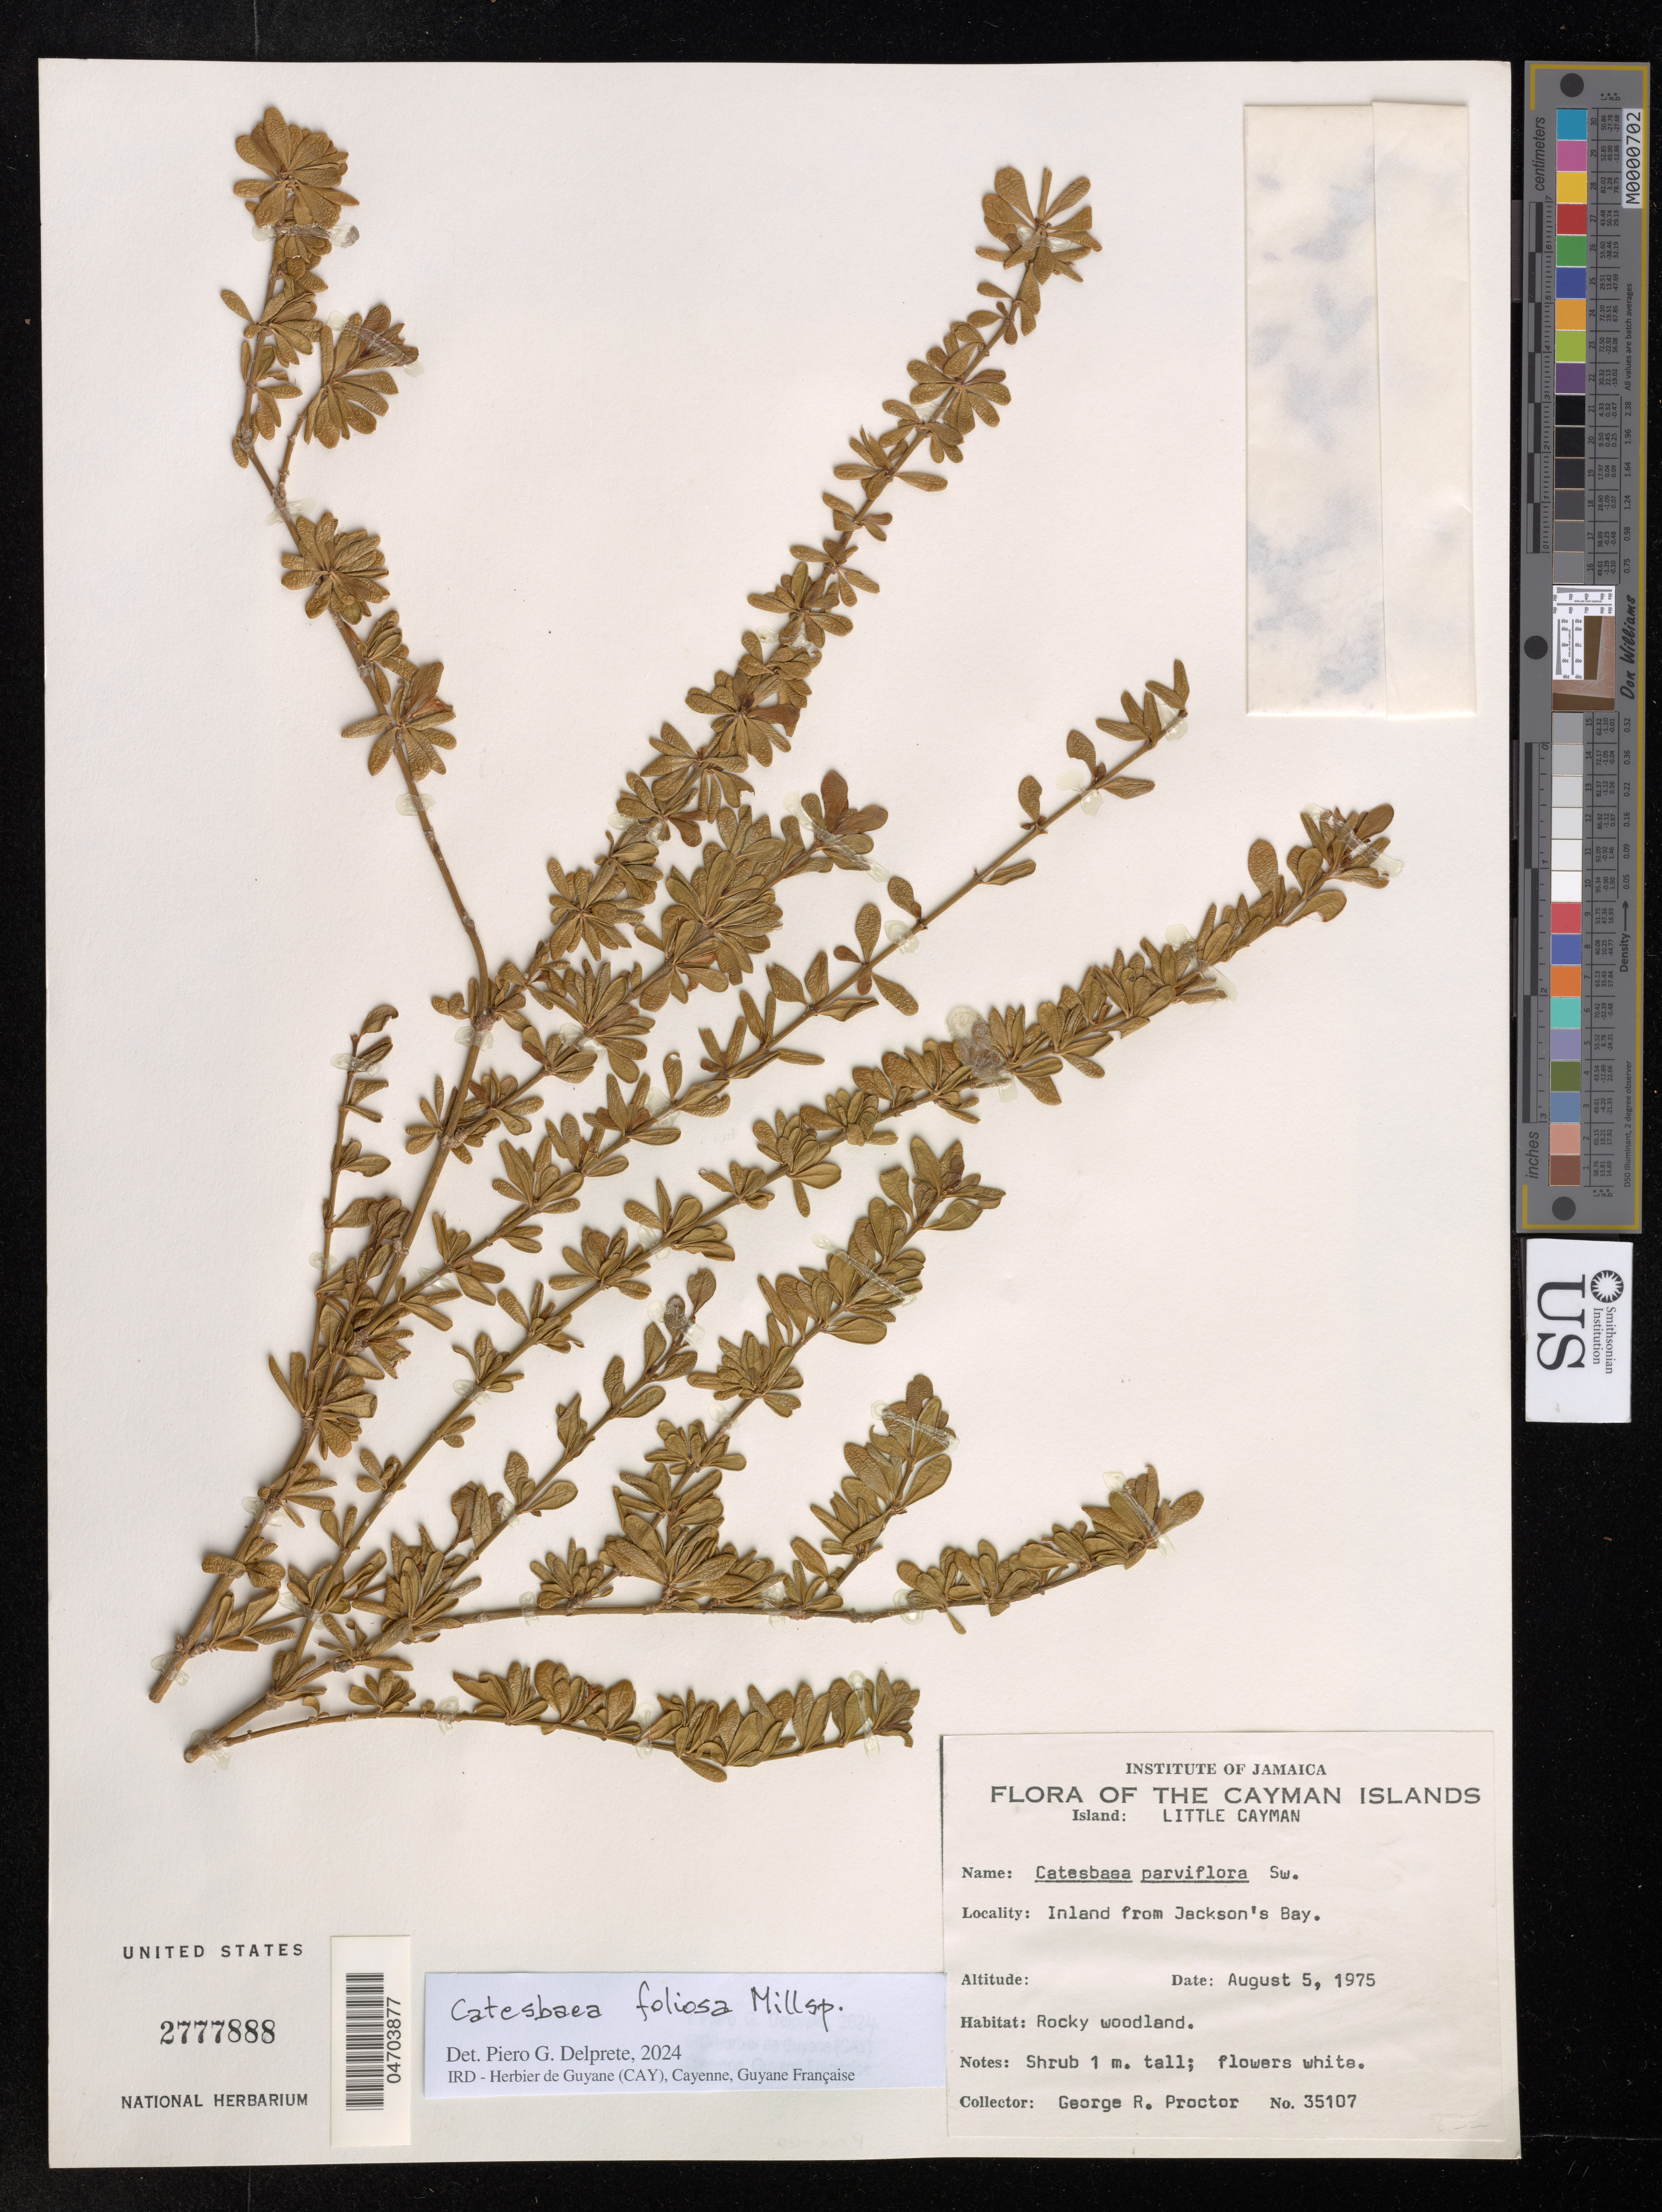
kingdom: Plantae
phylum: Tracheophyta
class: Magnoliopsida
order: Gentianales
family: Rubiaceae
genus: Catesbaea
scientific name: Catesbaea foliosa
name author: Millsp.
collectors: G. R. Proctor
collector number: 35107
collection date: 1975-08-05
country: Cayman Islands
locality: Little Cayman. Inland from Jackson's Bay.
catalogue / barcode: US 2777888